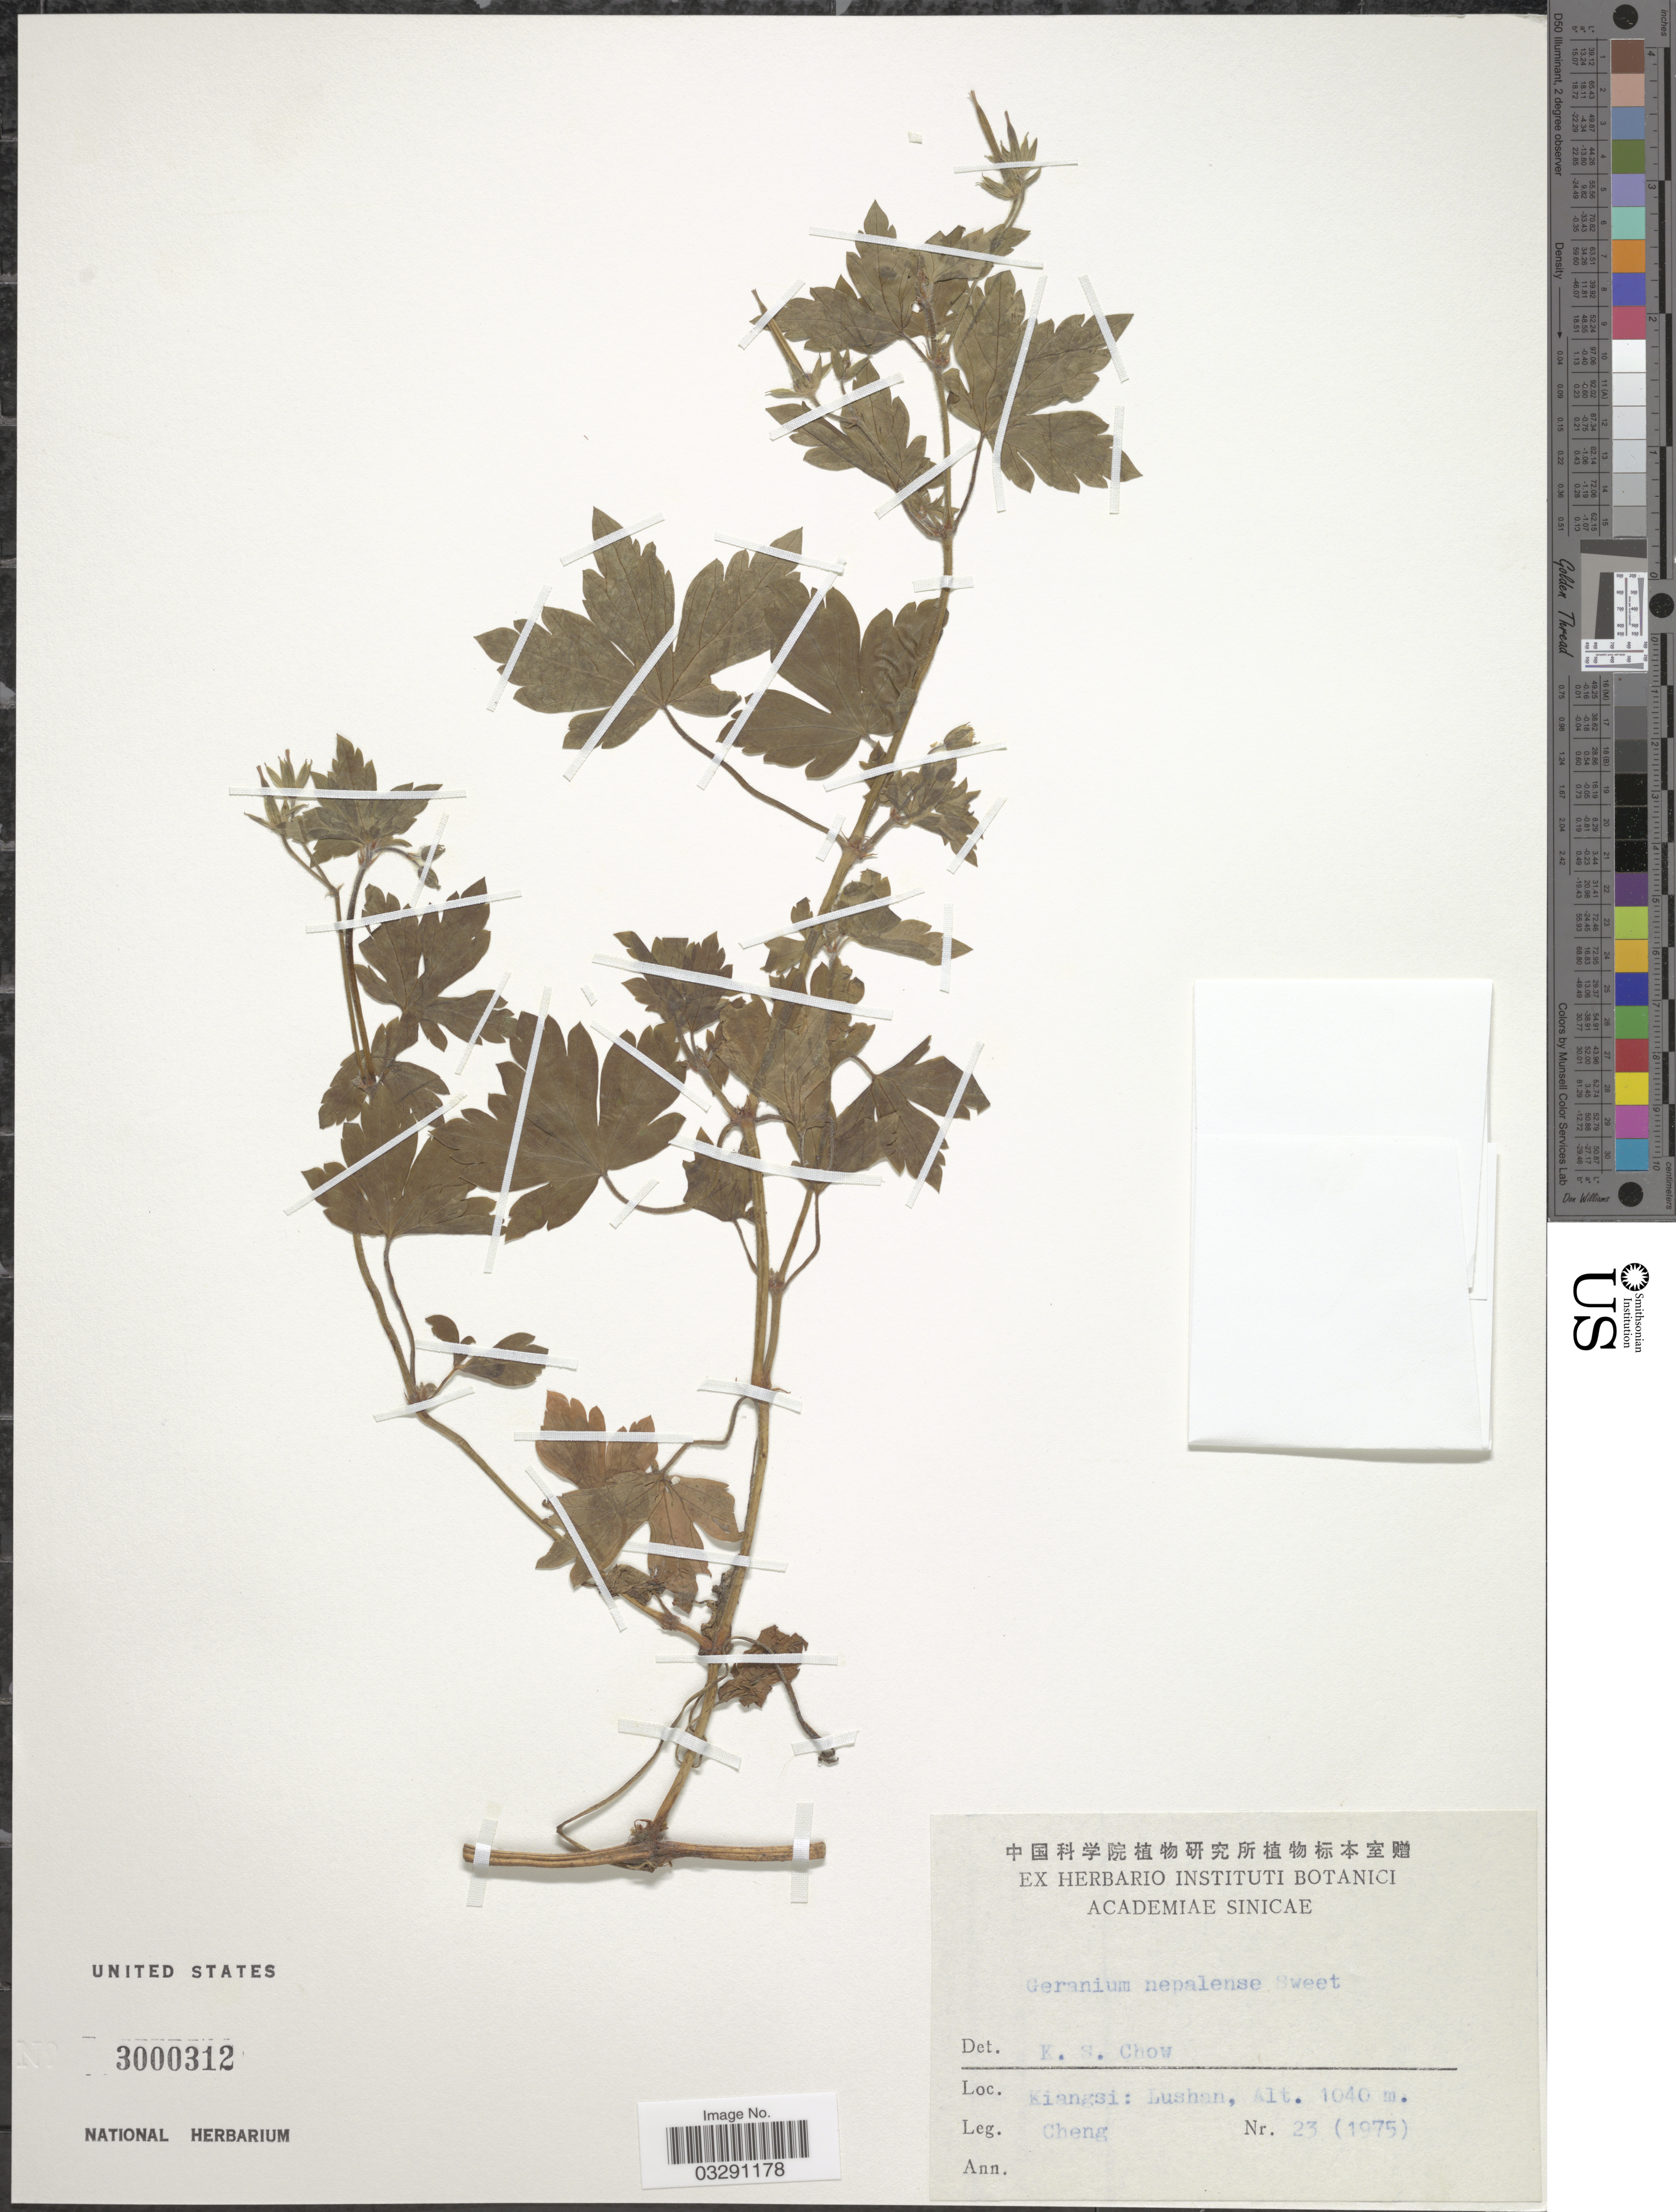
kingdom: Plantae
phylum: Tracheophyta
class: Magnoliopsida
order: Geraniales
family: Geraniaceae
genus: Geranium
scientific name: Geranium nepalense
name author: Sweet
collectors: -. Cheng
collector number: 23 (1975)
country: China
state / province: Jiangxi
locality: Kiangsi: Lushan.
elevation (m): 1040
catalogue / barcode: US 3000312